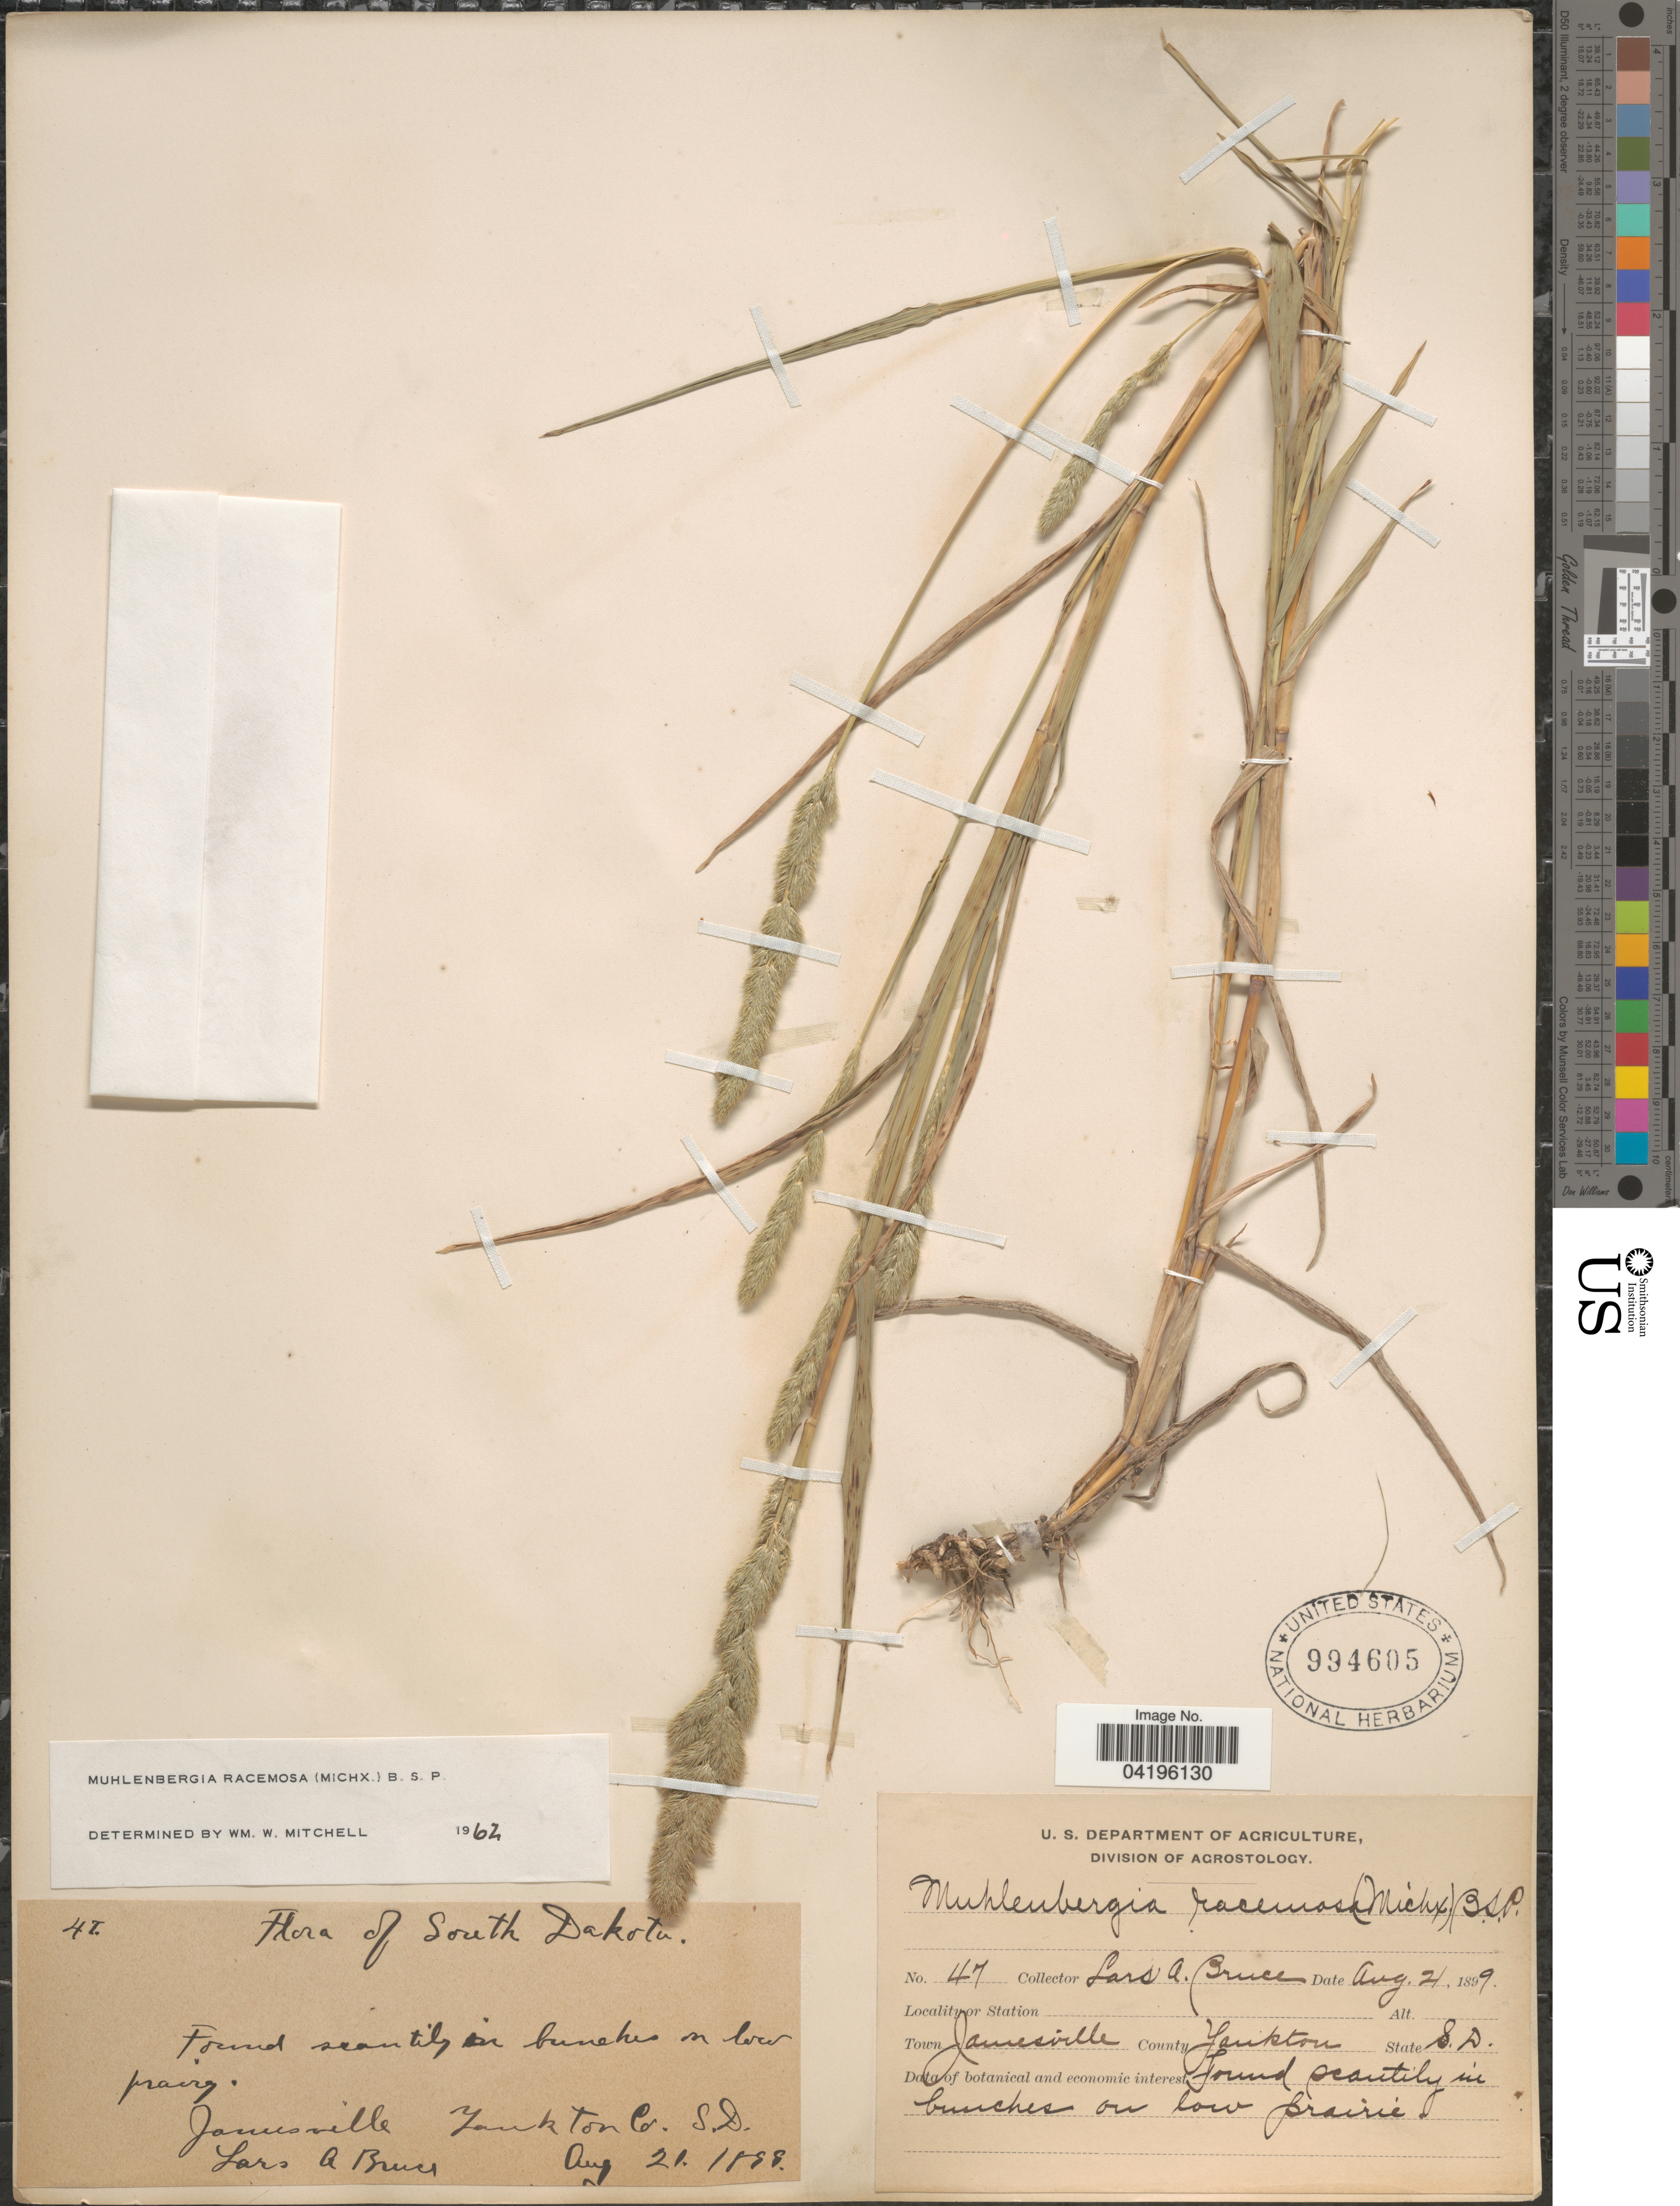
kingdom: Plantae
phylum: Tracheophyta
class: Liliopsida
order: Poales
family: Poaceae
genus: Muhlenbergia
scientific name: Muhlenbergia racemosa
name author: (Michx.) Britton et al.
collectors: L. Bruce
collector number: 47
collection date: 1899-08-21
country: United States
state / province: South Dakota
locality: Town Jamesville. County Yankton.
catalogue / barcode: US 994605